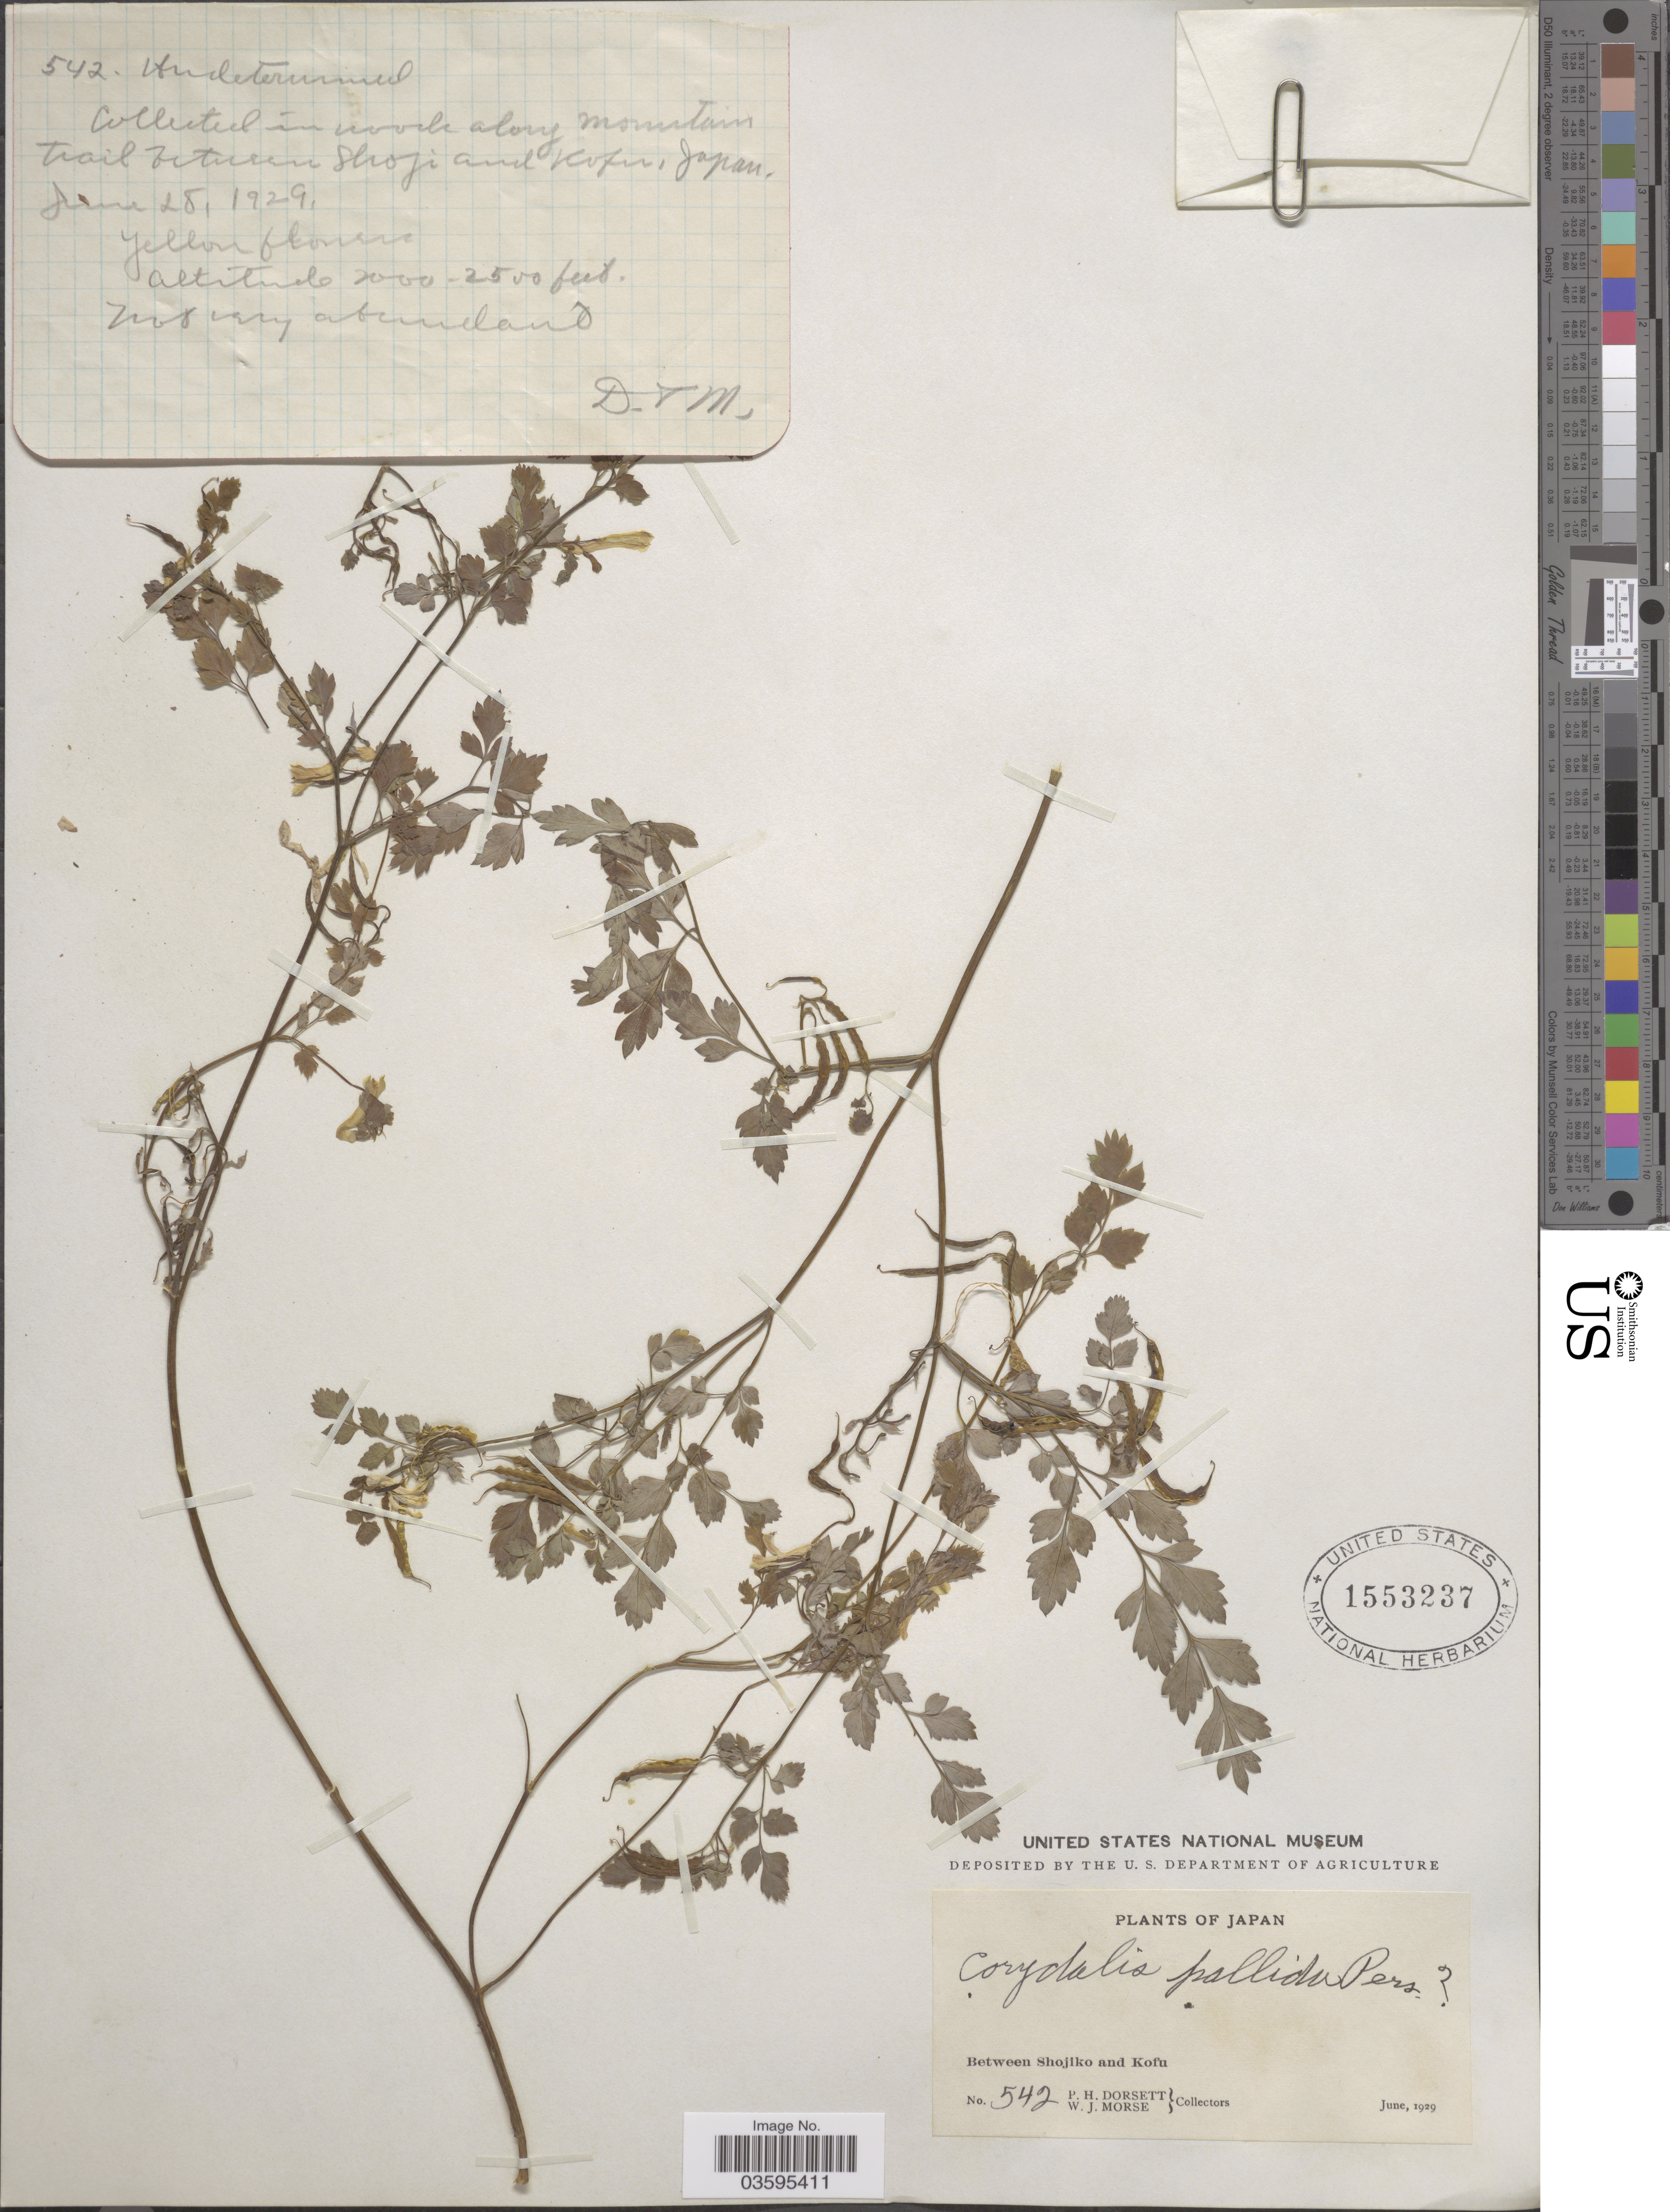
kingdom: Plantae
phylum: Tracheophyta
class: Magnoliopsida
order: Ranunculales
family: Papaveraceae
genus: Corydalis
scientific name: Corydalis pallida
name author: (Thunb.) Pers.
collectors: P. H. Dorsett & W. J. Morse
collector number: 542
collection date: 1929-06-28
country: Japan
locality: In woods along mountain trail between Shojiko and Kofu.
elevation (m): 610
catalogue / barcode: US 1553237